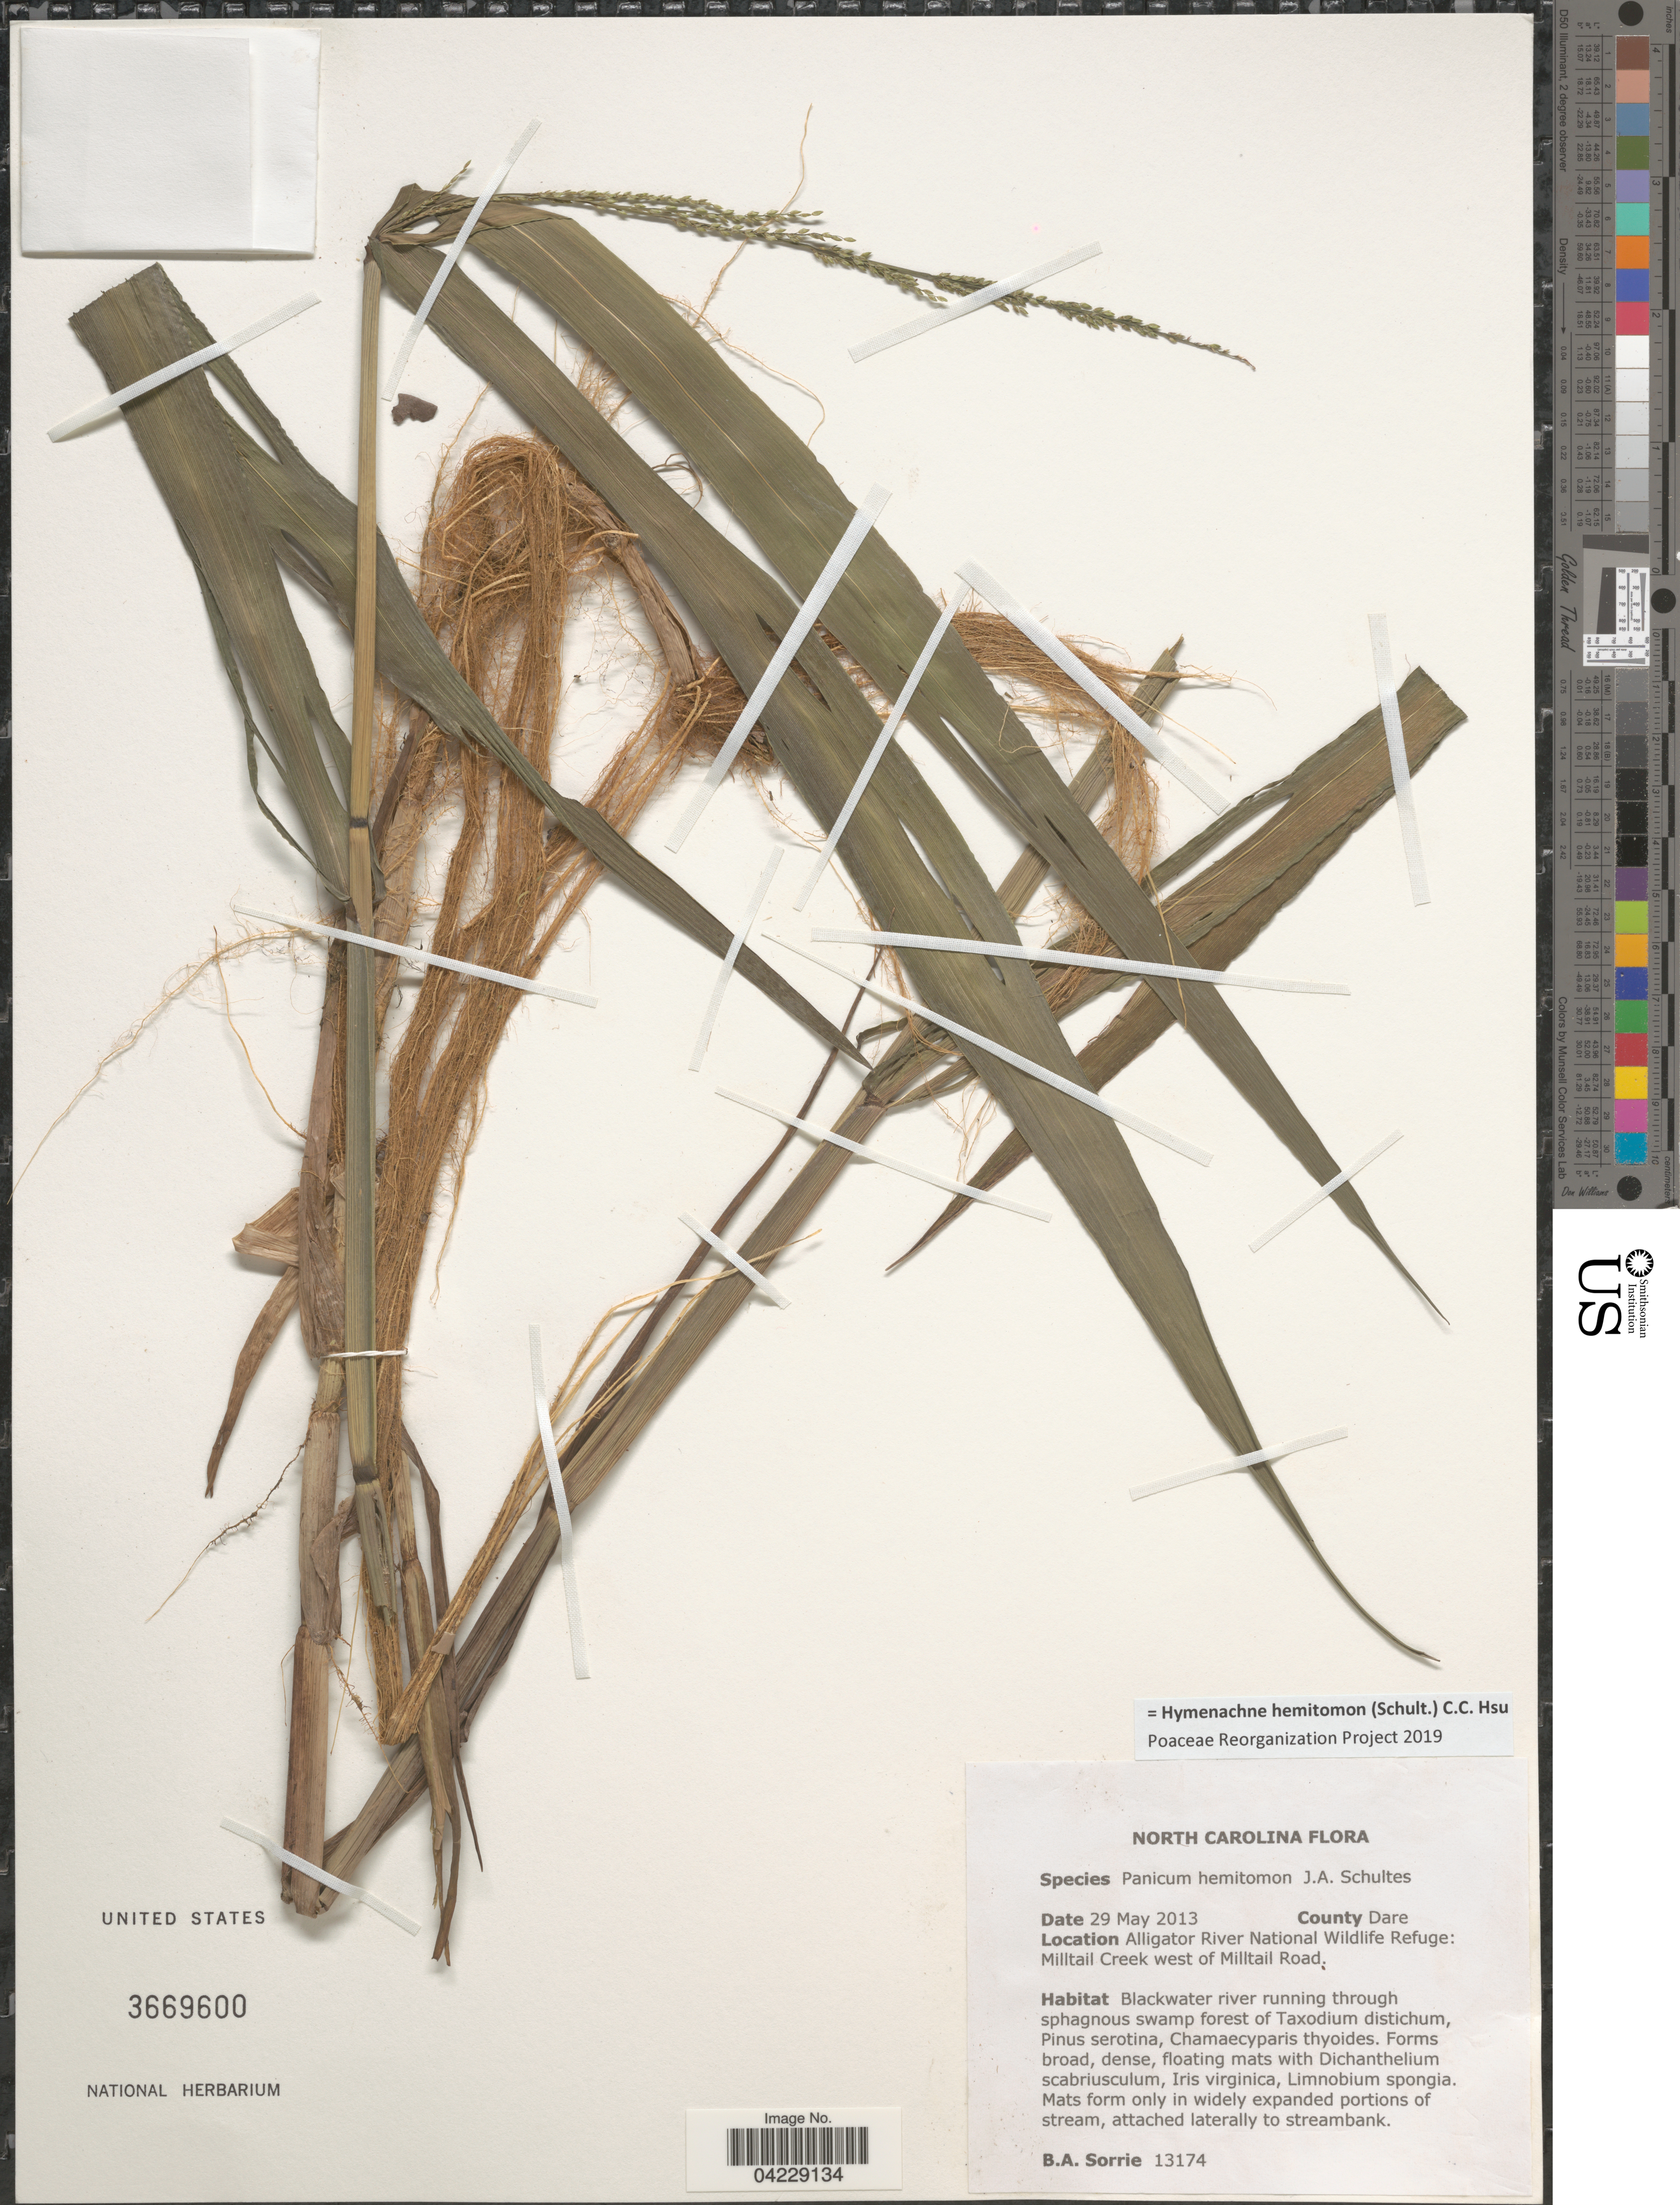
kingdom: Plantae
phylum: Tracheophyta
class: Liliopsida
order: Poales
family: Poaceae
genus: Hymenachne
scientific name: Hymenachne hemitomon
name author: (Schult.) C. C. Hsu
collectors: B. Sorrie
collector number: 13174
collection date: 2013-05-29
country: United States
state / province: North Carolina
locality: County Dare. Alligator River National Wildlife Refuge: Milltail Creek west of Milltail Road.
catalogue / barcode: US 3669600